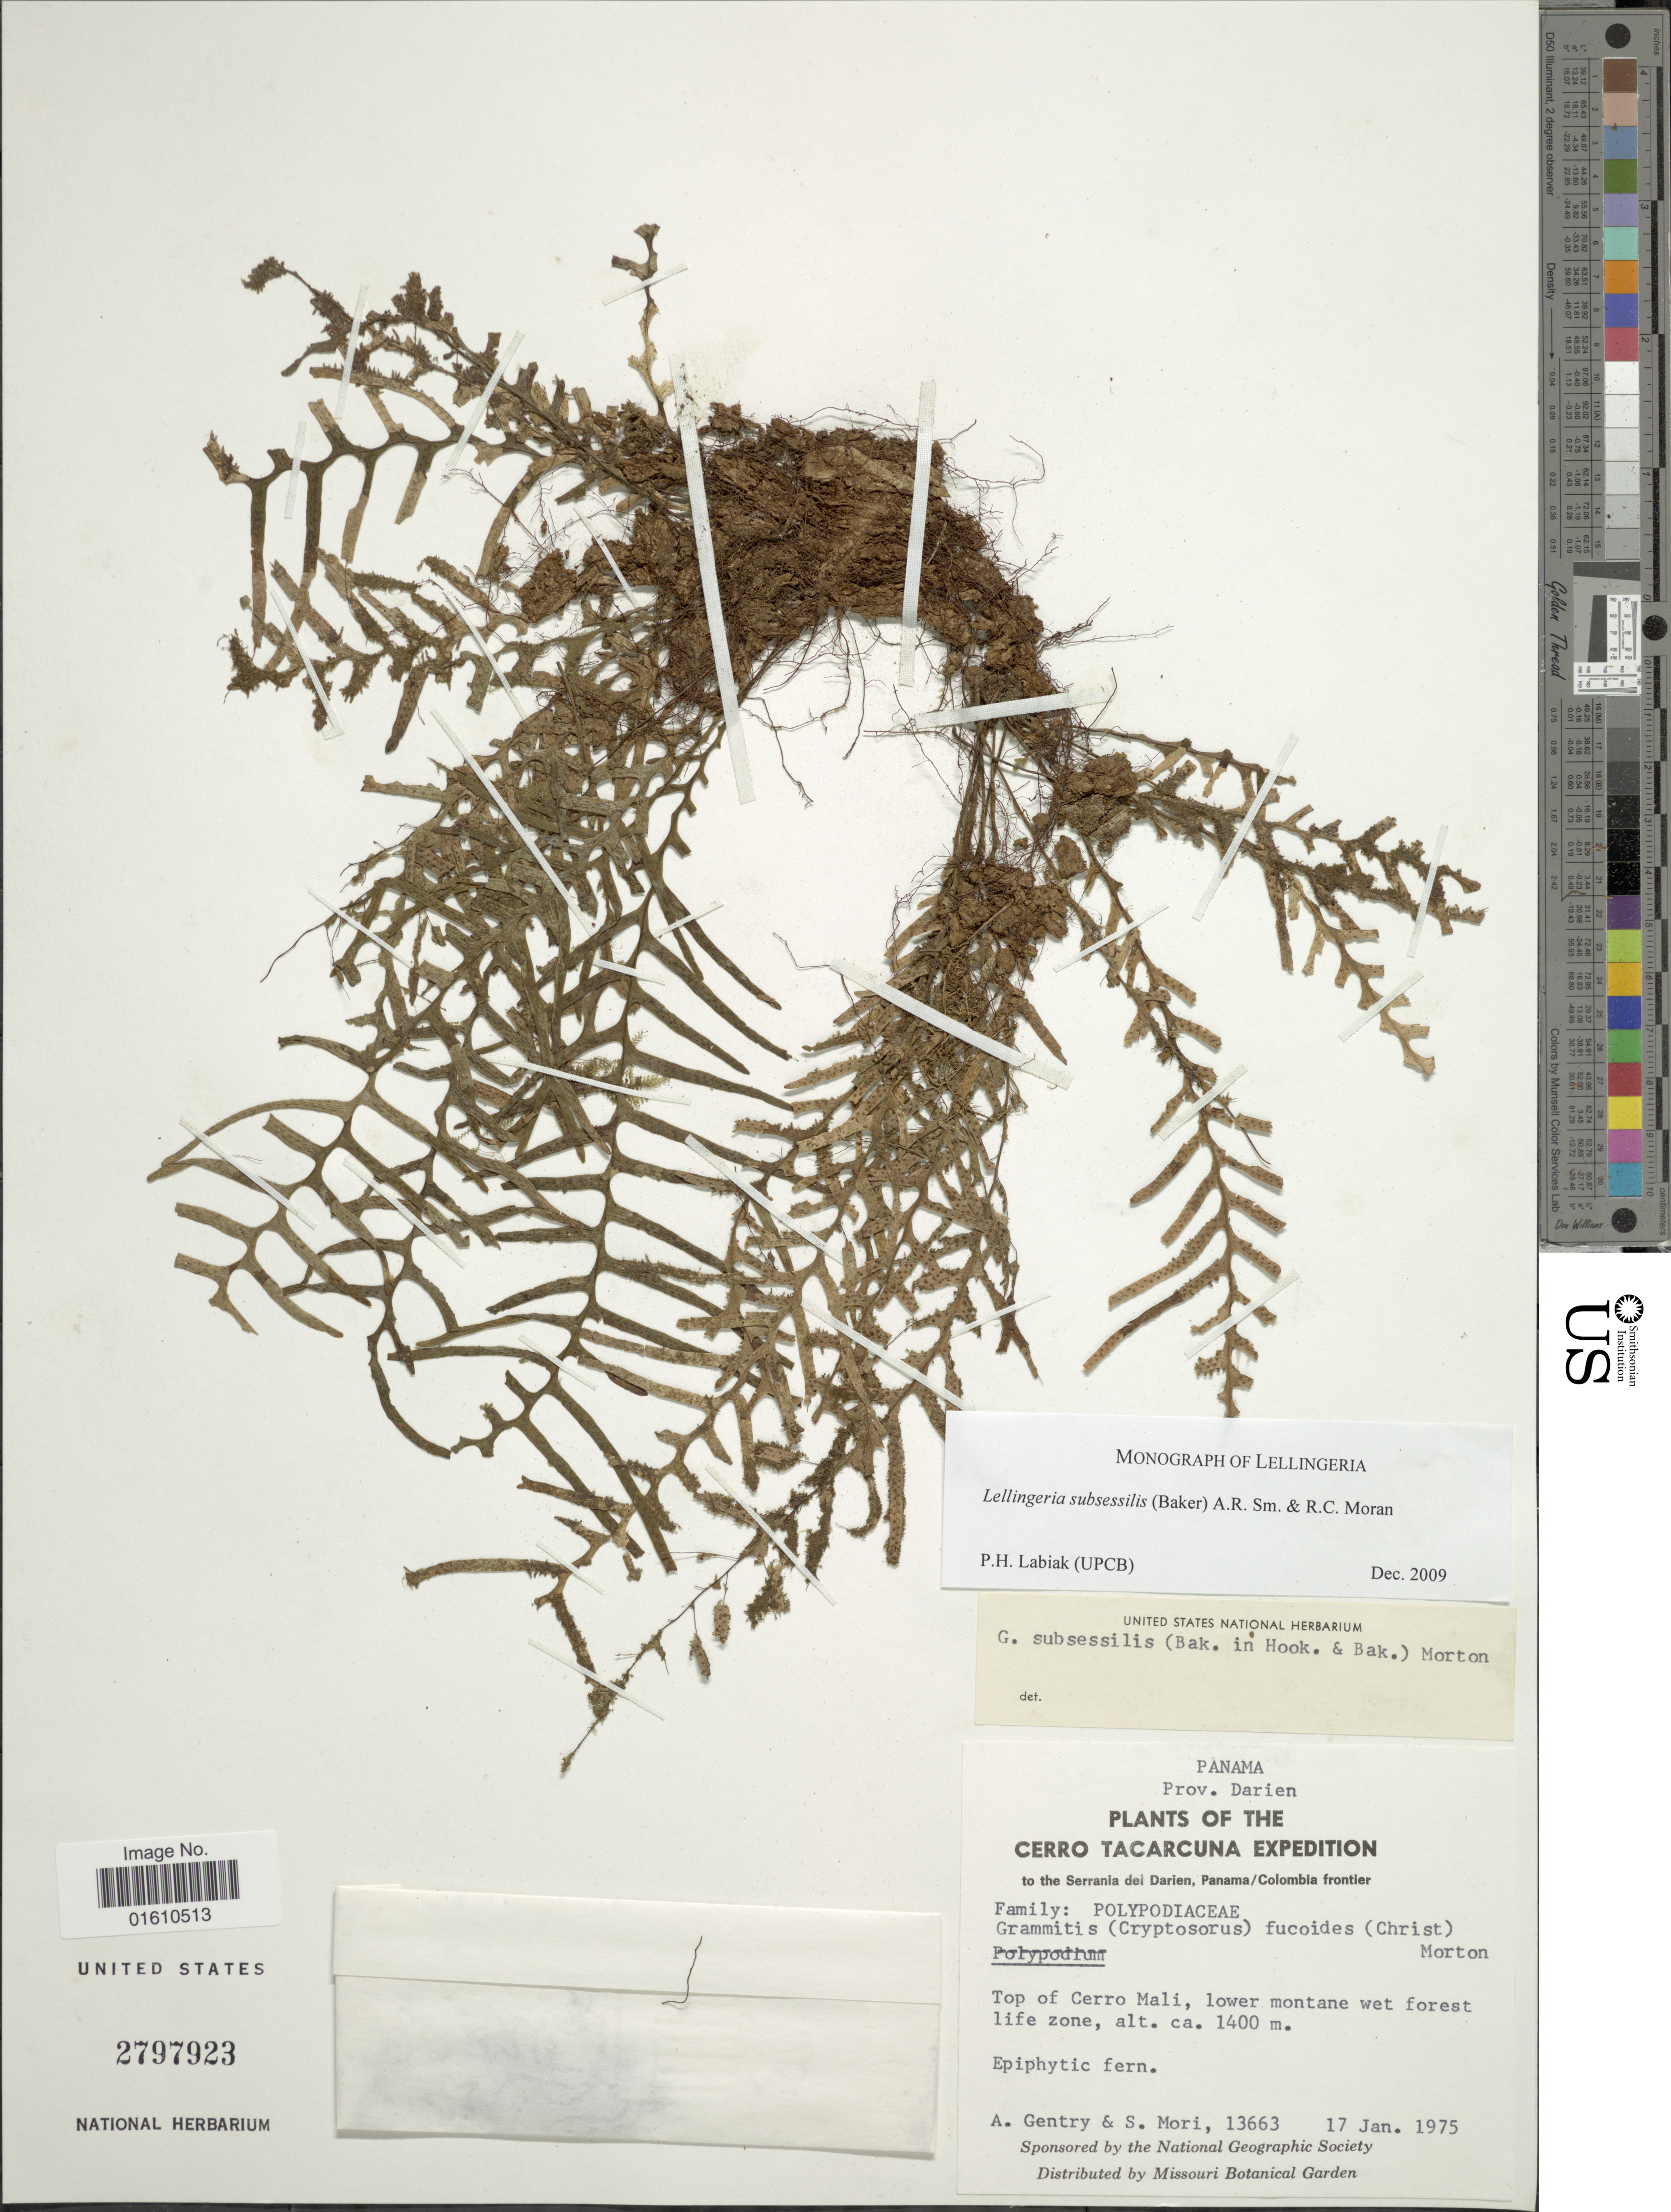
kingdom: Plantae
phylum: Tracheophyta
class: Polypodiopsida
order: Polypodiales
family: Polypodiaceae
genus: Lellingeria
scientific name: Lellingeria subsessilis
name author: (Baker) A.R. Sm. & R.C. Moran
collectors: A. H. Gentry & S. Mori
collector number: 13663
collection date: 1975-01-17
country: Panama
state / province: Darién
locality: Prov. Darien, top of Cerro Mali, lower montane wet forest life zone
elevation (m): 1400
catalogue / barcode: US 2797923